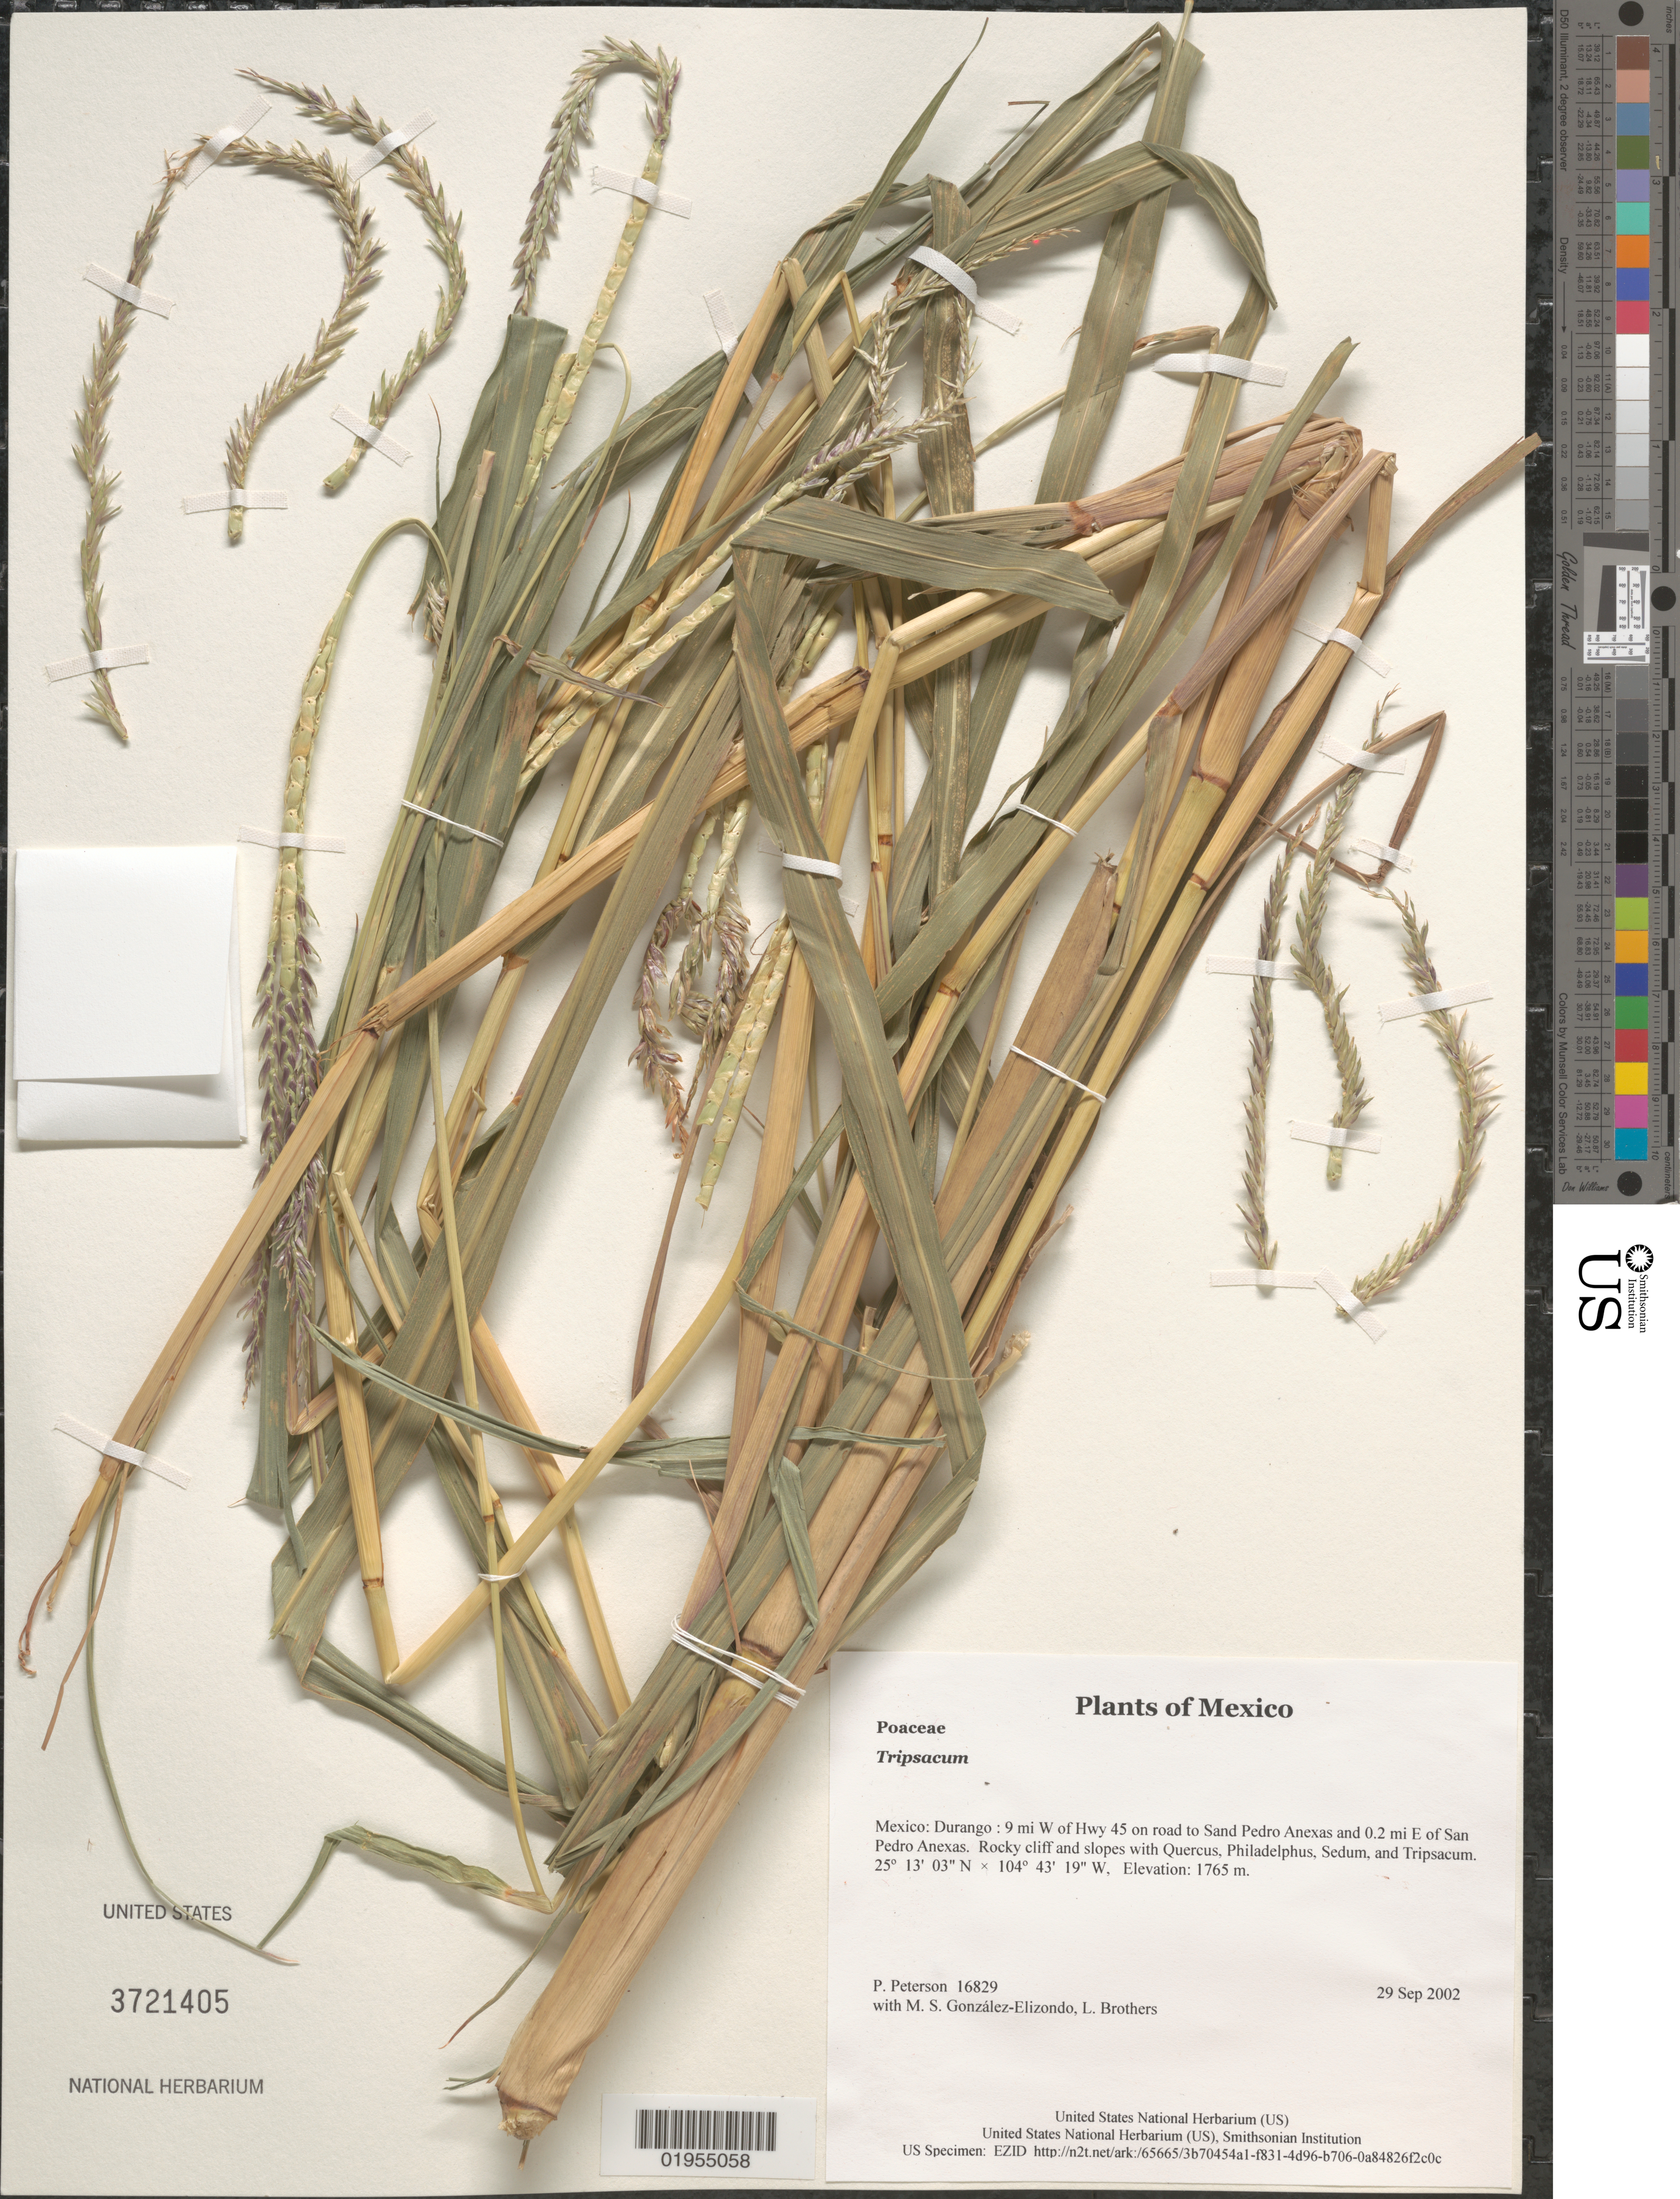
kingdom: Plantae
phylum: Tracheophyta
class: Liliopsida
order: Poales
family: Poaceae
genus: Tripsacum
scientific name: Tripsacum sp.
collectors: P. M. Peterson, M. S. González-Elizondo & L. E. Brothers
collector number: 16829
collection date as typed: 29 Sep 2002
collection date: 2002-09-29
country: Mexico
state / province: Durango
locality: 9 mi W of Hwy 45 on road to Sand Pedro Anexas and 0.2 mi E of San Pedro Anexas. Rocky cliff and slopes with Quercus, Philadelphus, Sedum, and Tripsacum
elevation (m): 1765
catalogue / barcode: US 3721405